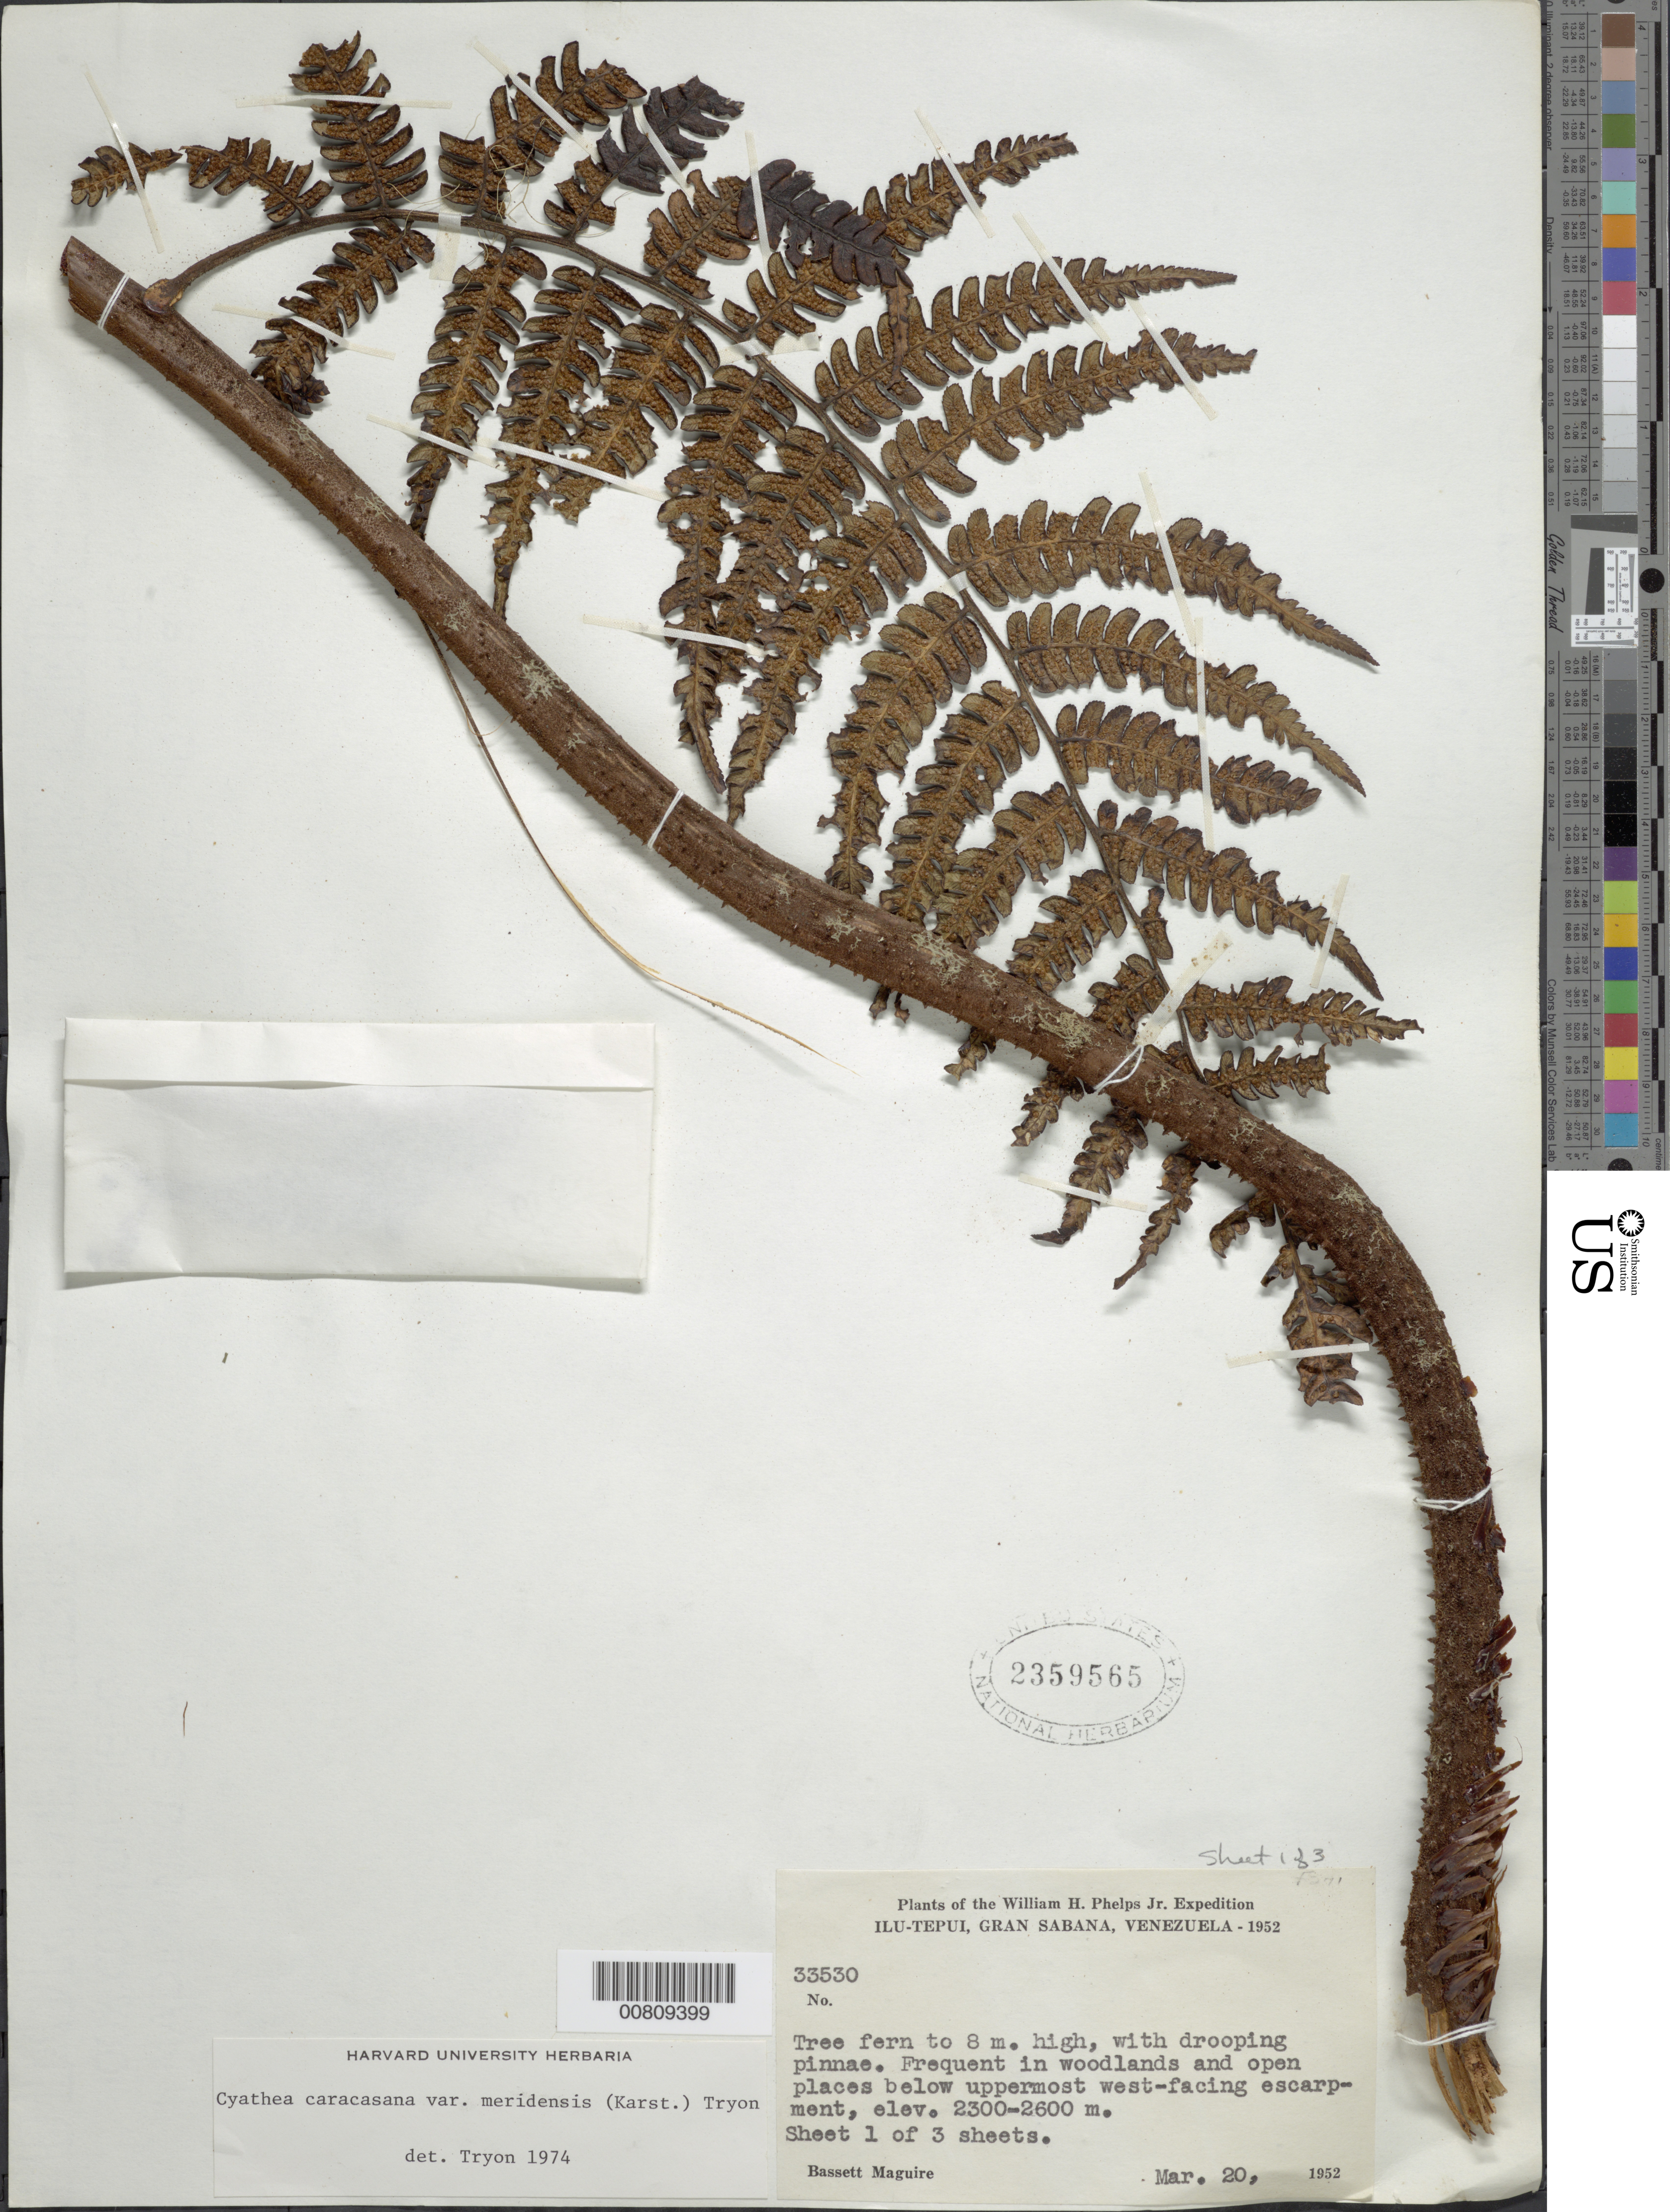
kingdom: Plantae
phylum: Tracheophyta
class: Polypodiopsida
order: Cyatheales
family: Cyatheaceae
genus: Cyathea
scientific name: Cyathea caracasana var. meridensis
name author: (H. Karst.) R.M. Tryon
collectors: B. Maguire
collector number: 33530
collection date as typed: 20-Mar-52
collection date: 1952-03-20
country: Venezuela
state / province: Bolívar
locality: Gran Sabana, Ilu-tepuí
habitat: Woodlands and open places below uppermost W-facing escarpment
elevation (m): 2300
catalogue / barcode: US 2359565